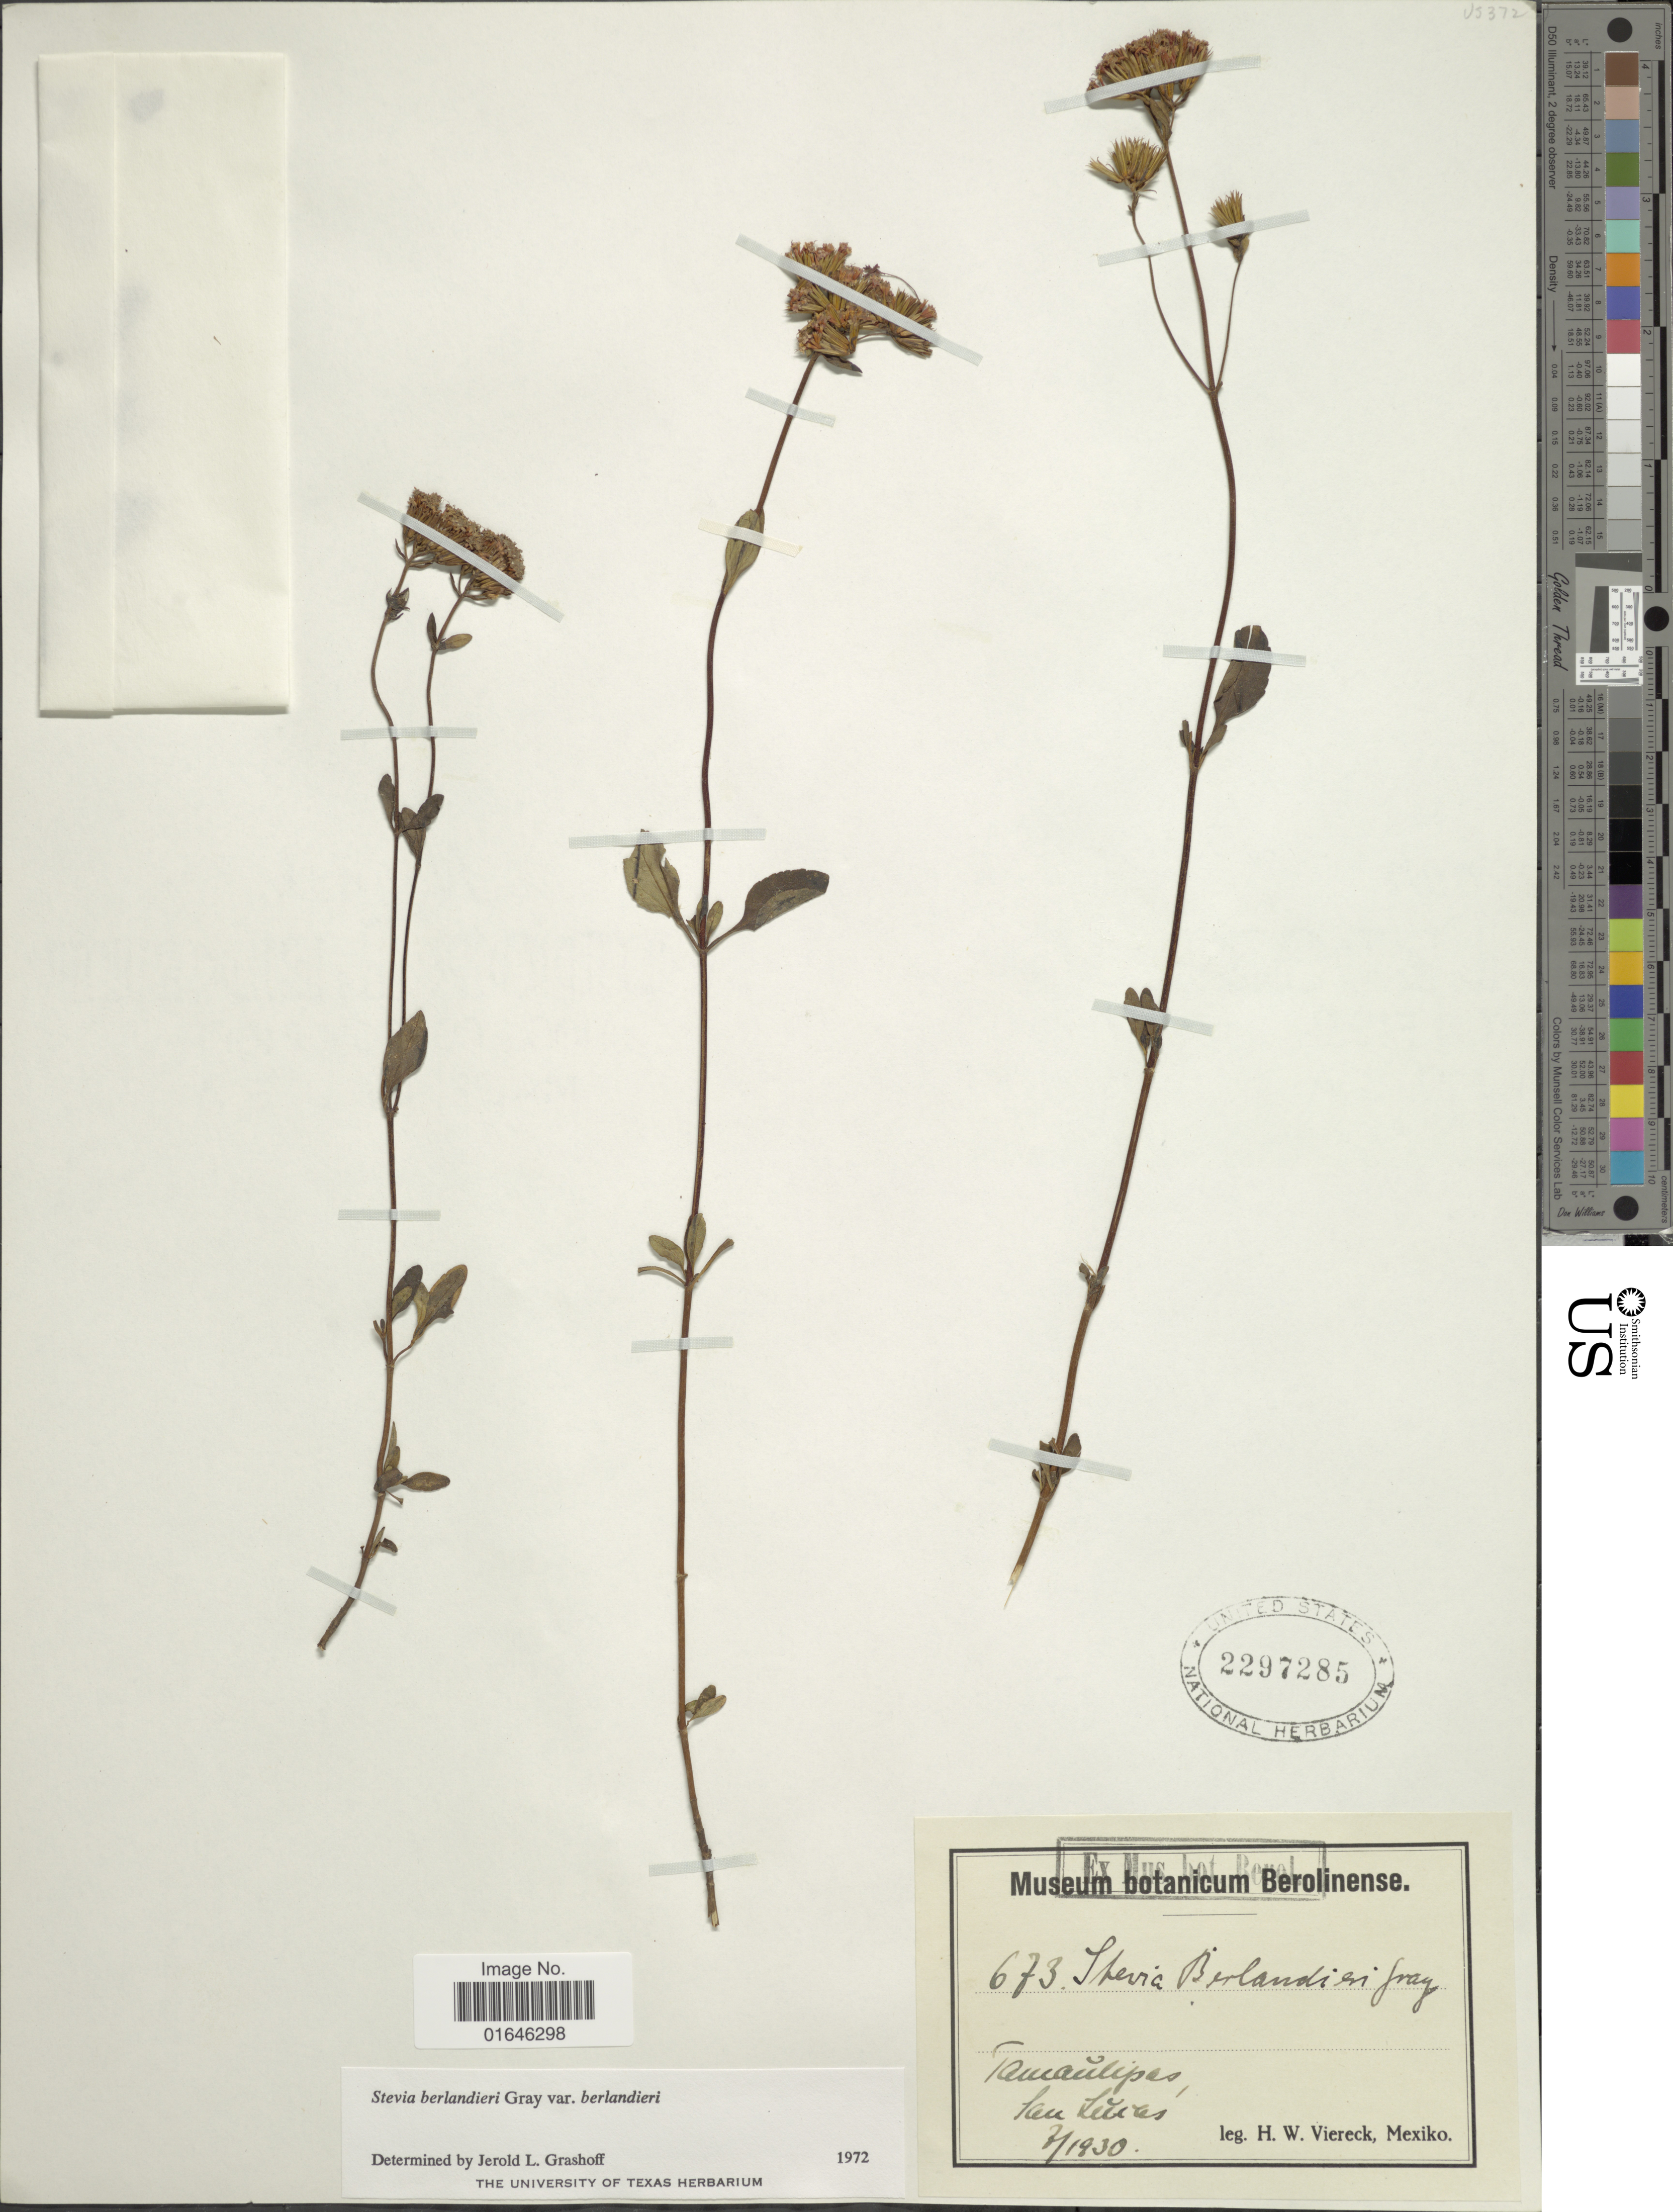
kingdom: Plantae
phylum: Tracheophyta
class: Magnoliopsida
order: Asterales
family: Asteraceae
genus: Stevia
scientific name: Stevia berlandieri var. berlandieri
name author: A. Gray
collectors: H. W. Viereck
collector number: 673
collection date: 1930-07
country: Mexico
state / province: Tamaulipas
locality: San Lucas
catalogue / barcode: US 2297285